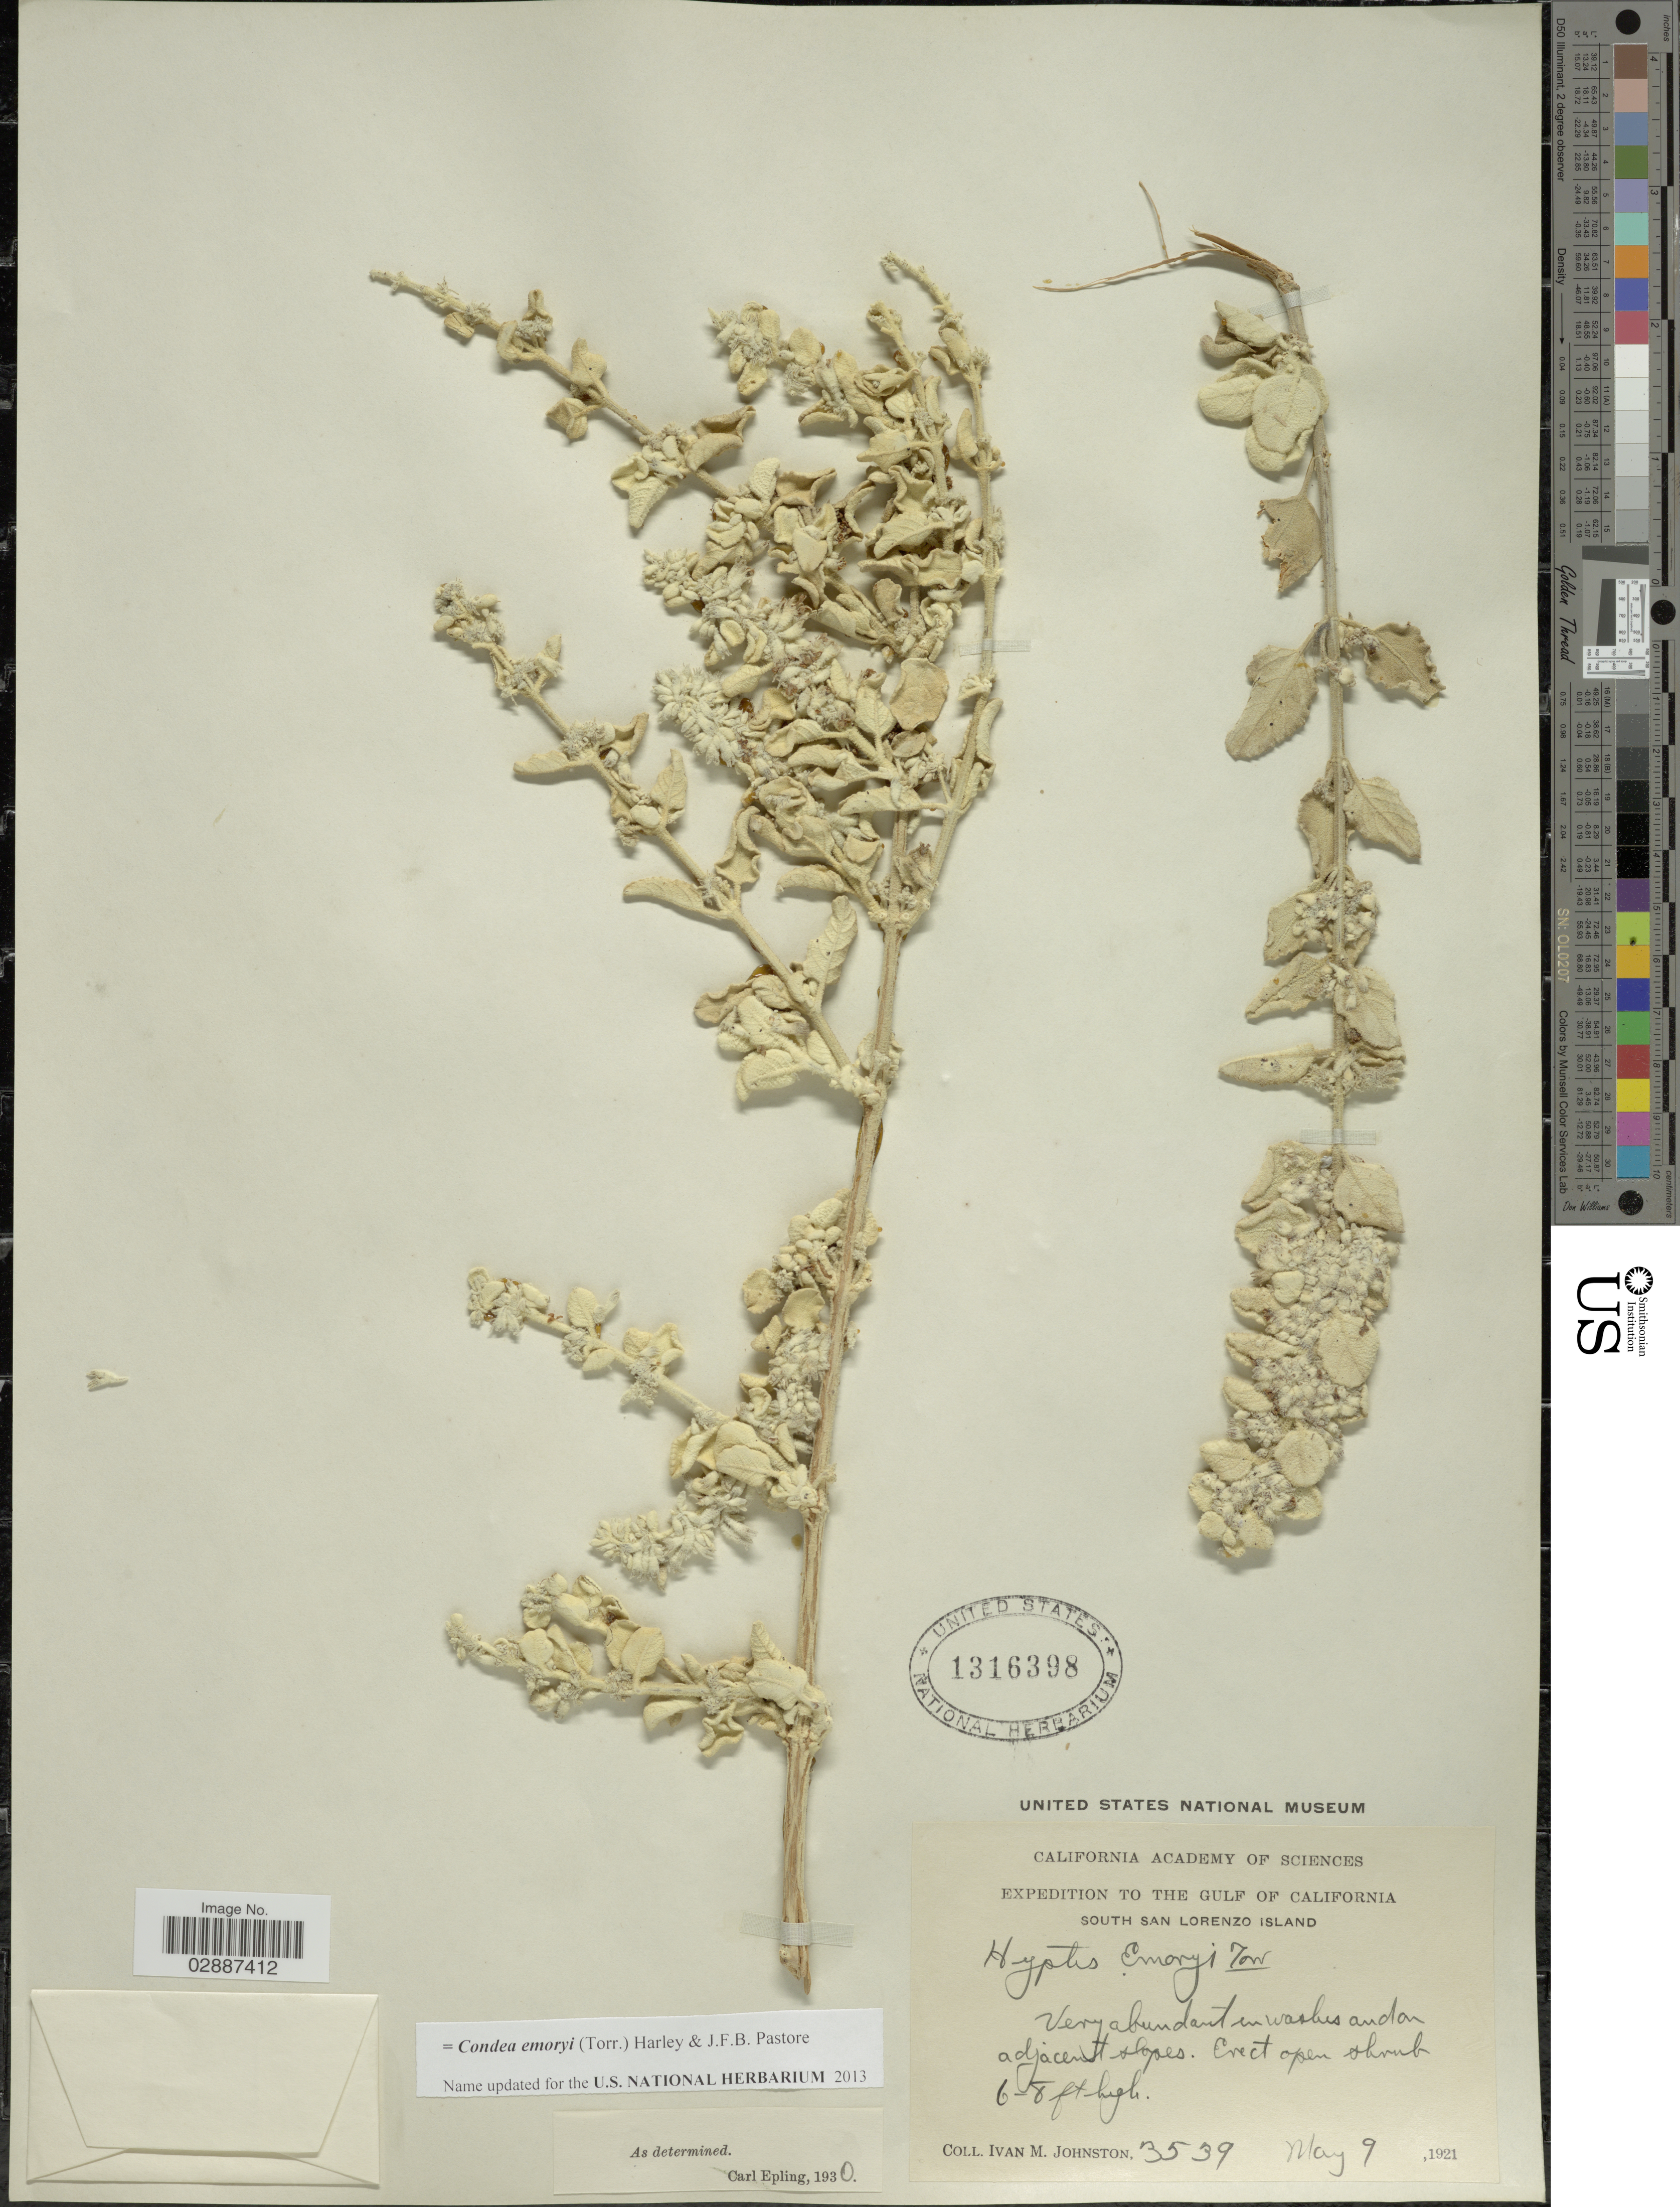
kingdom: Plantae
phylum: Tracheophyta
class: Magnoliopsida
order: Lamiales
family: Lamiaceae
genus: Condea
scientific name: Condea emoryi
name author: (Torr.) Harley & J.F.B. Pastore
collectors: I.M. Johnston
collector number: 3539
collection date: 1921-05-09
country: Mexico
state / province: Baja California Norte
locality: Gulf of California. South San Lorenzo Island.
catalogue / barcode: US 1316398